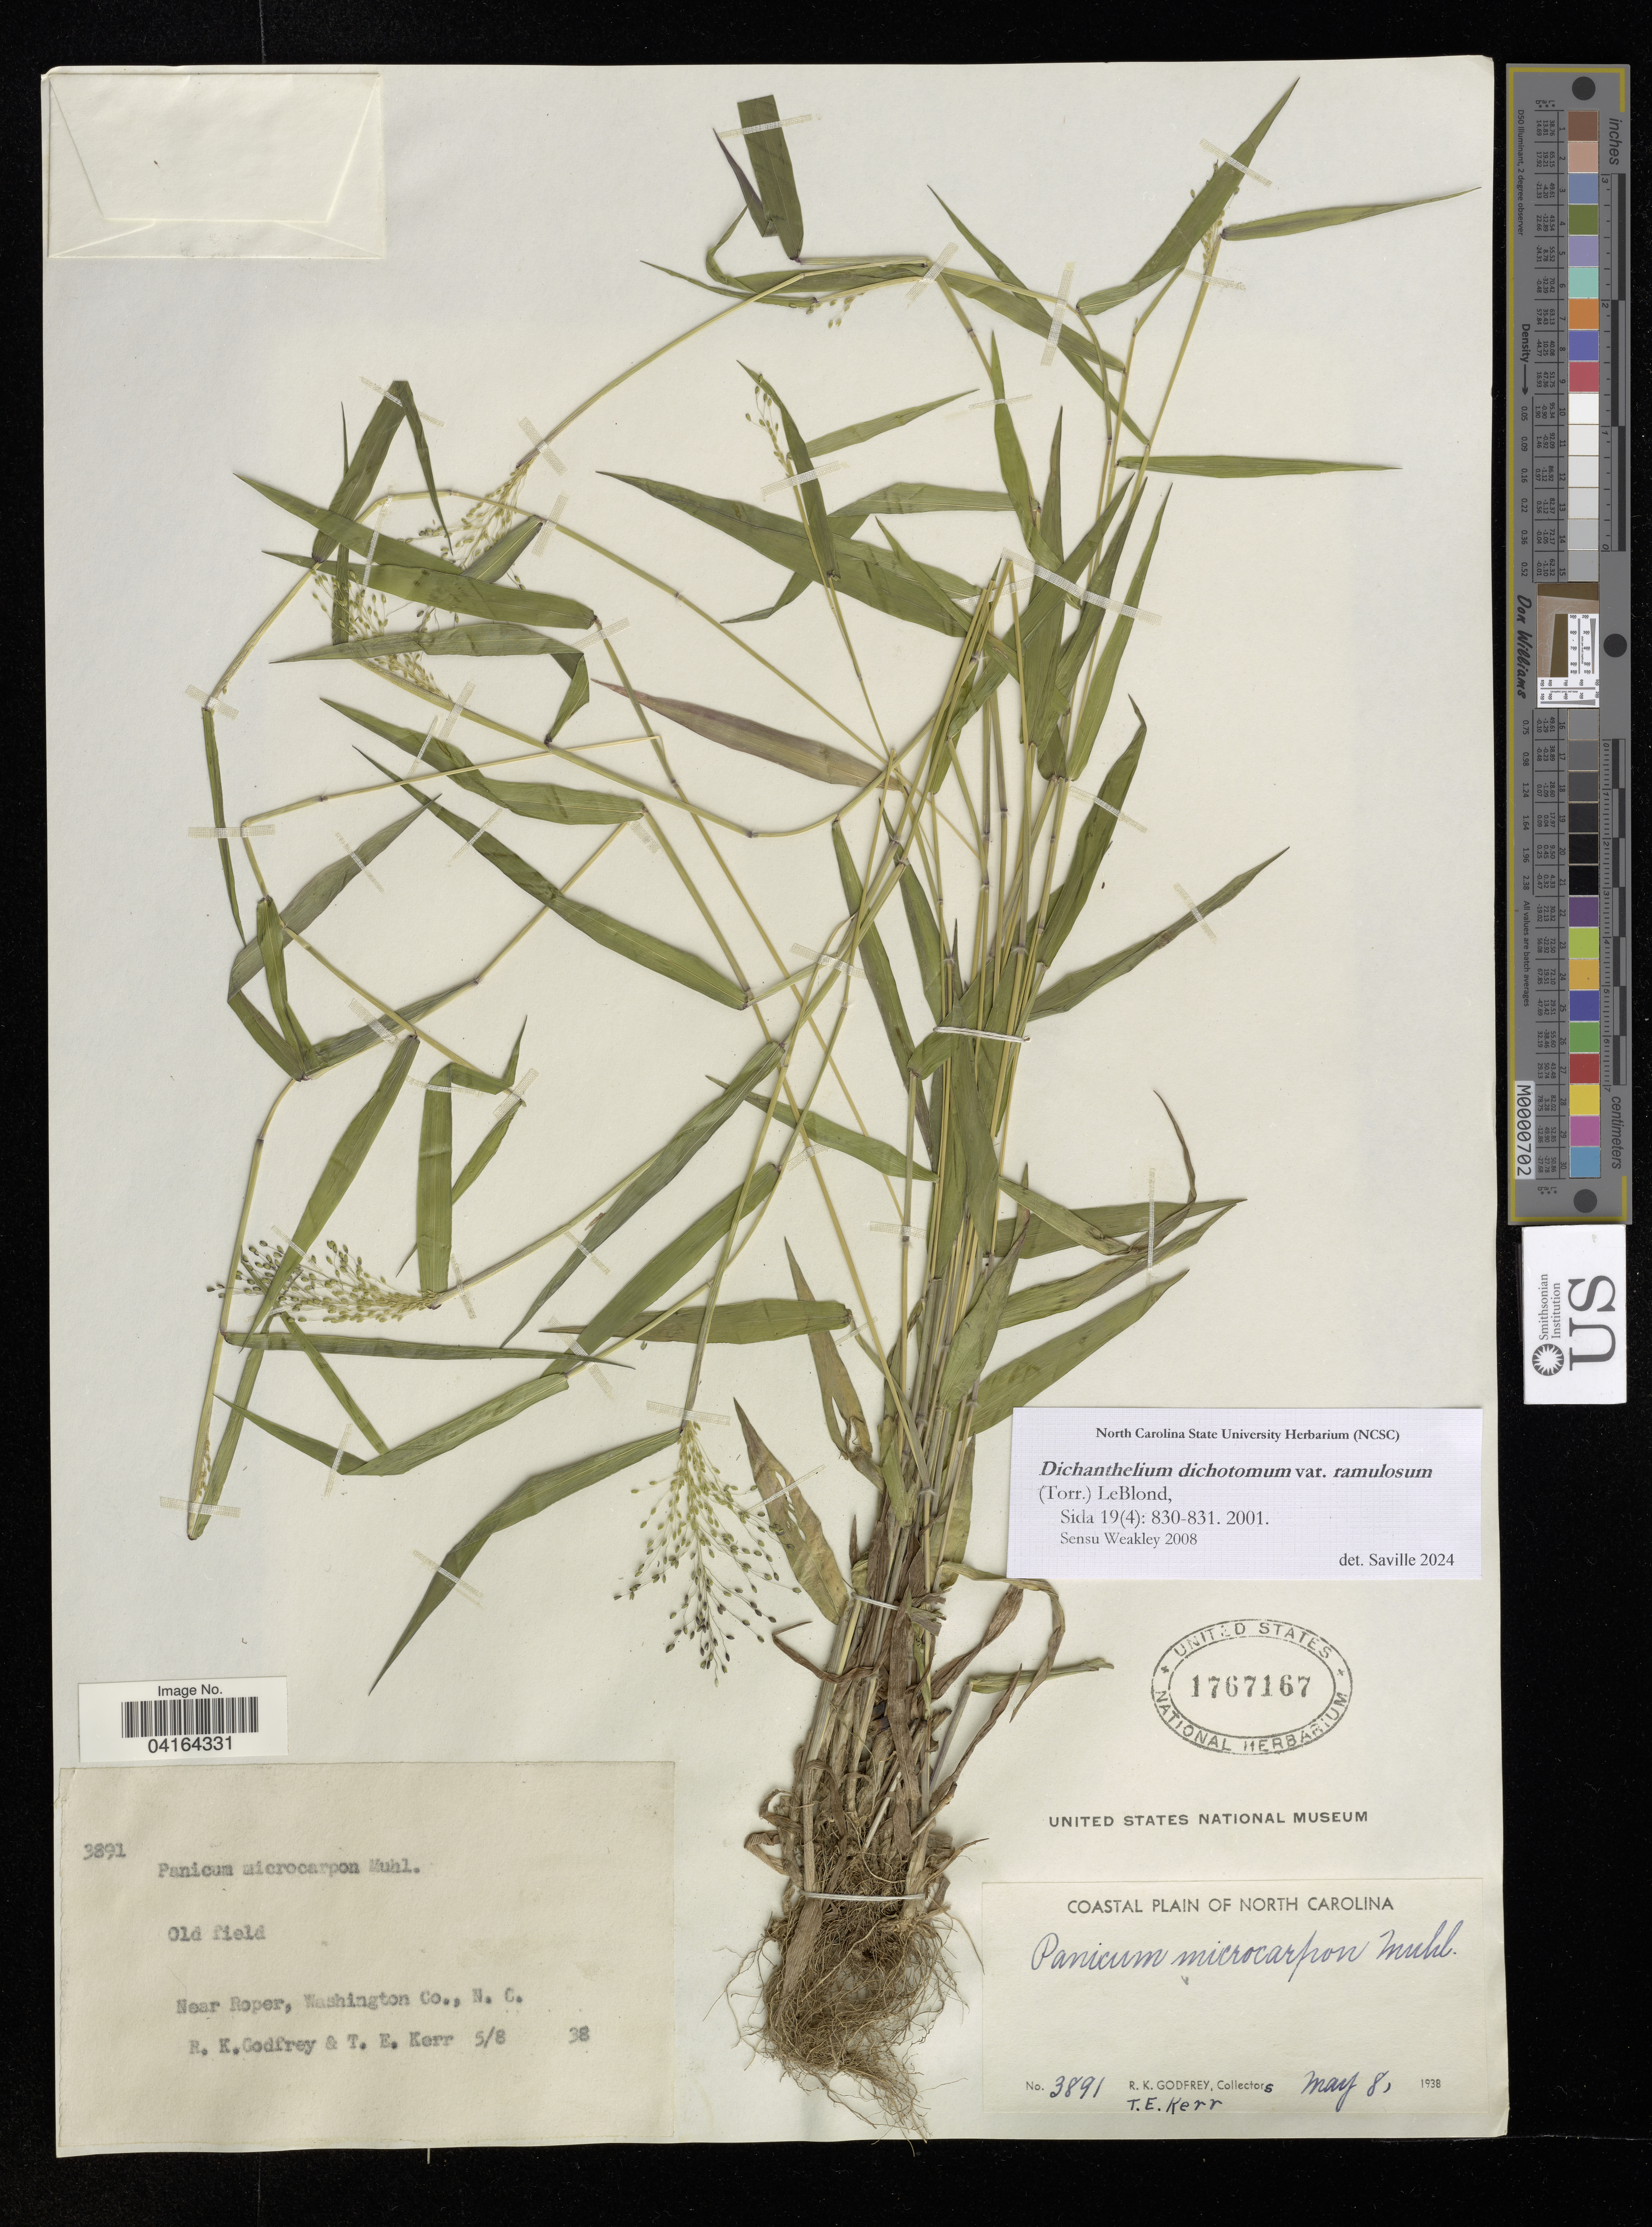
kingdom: Plantae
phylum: Tracheophyta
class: Liliopsida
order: Poales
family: Poaceae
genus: Dichanthelium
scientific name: Dichanthelium dichotomum var. ramulosum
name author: (Torr.) Lelong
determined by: Saville, A. C., (NCSC), North Carolina State University (UNITED STATES)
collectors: R. K. Godfrey & T. E. Kerr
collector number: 3891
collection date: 1938-05-08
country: United States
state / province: North Carolina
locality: Near Roper, Washington Co.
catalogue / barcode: US 1767167